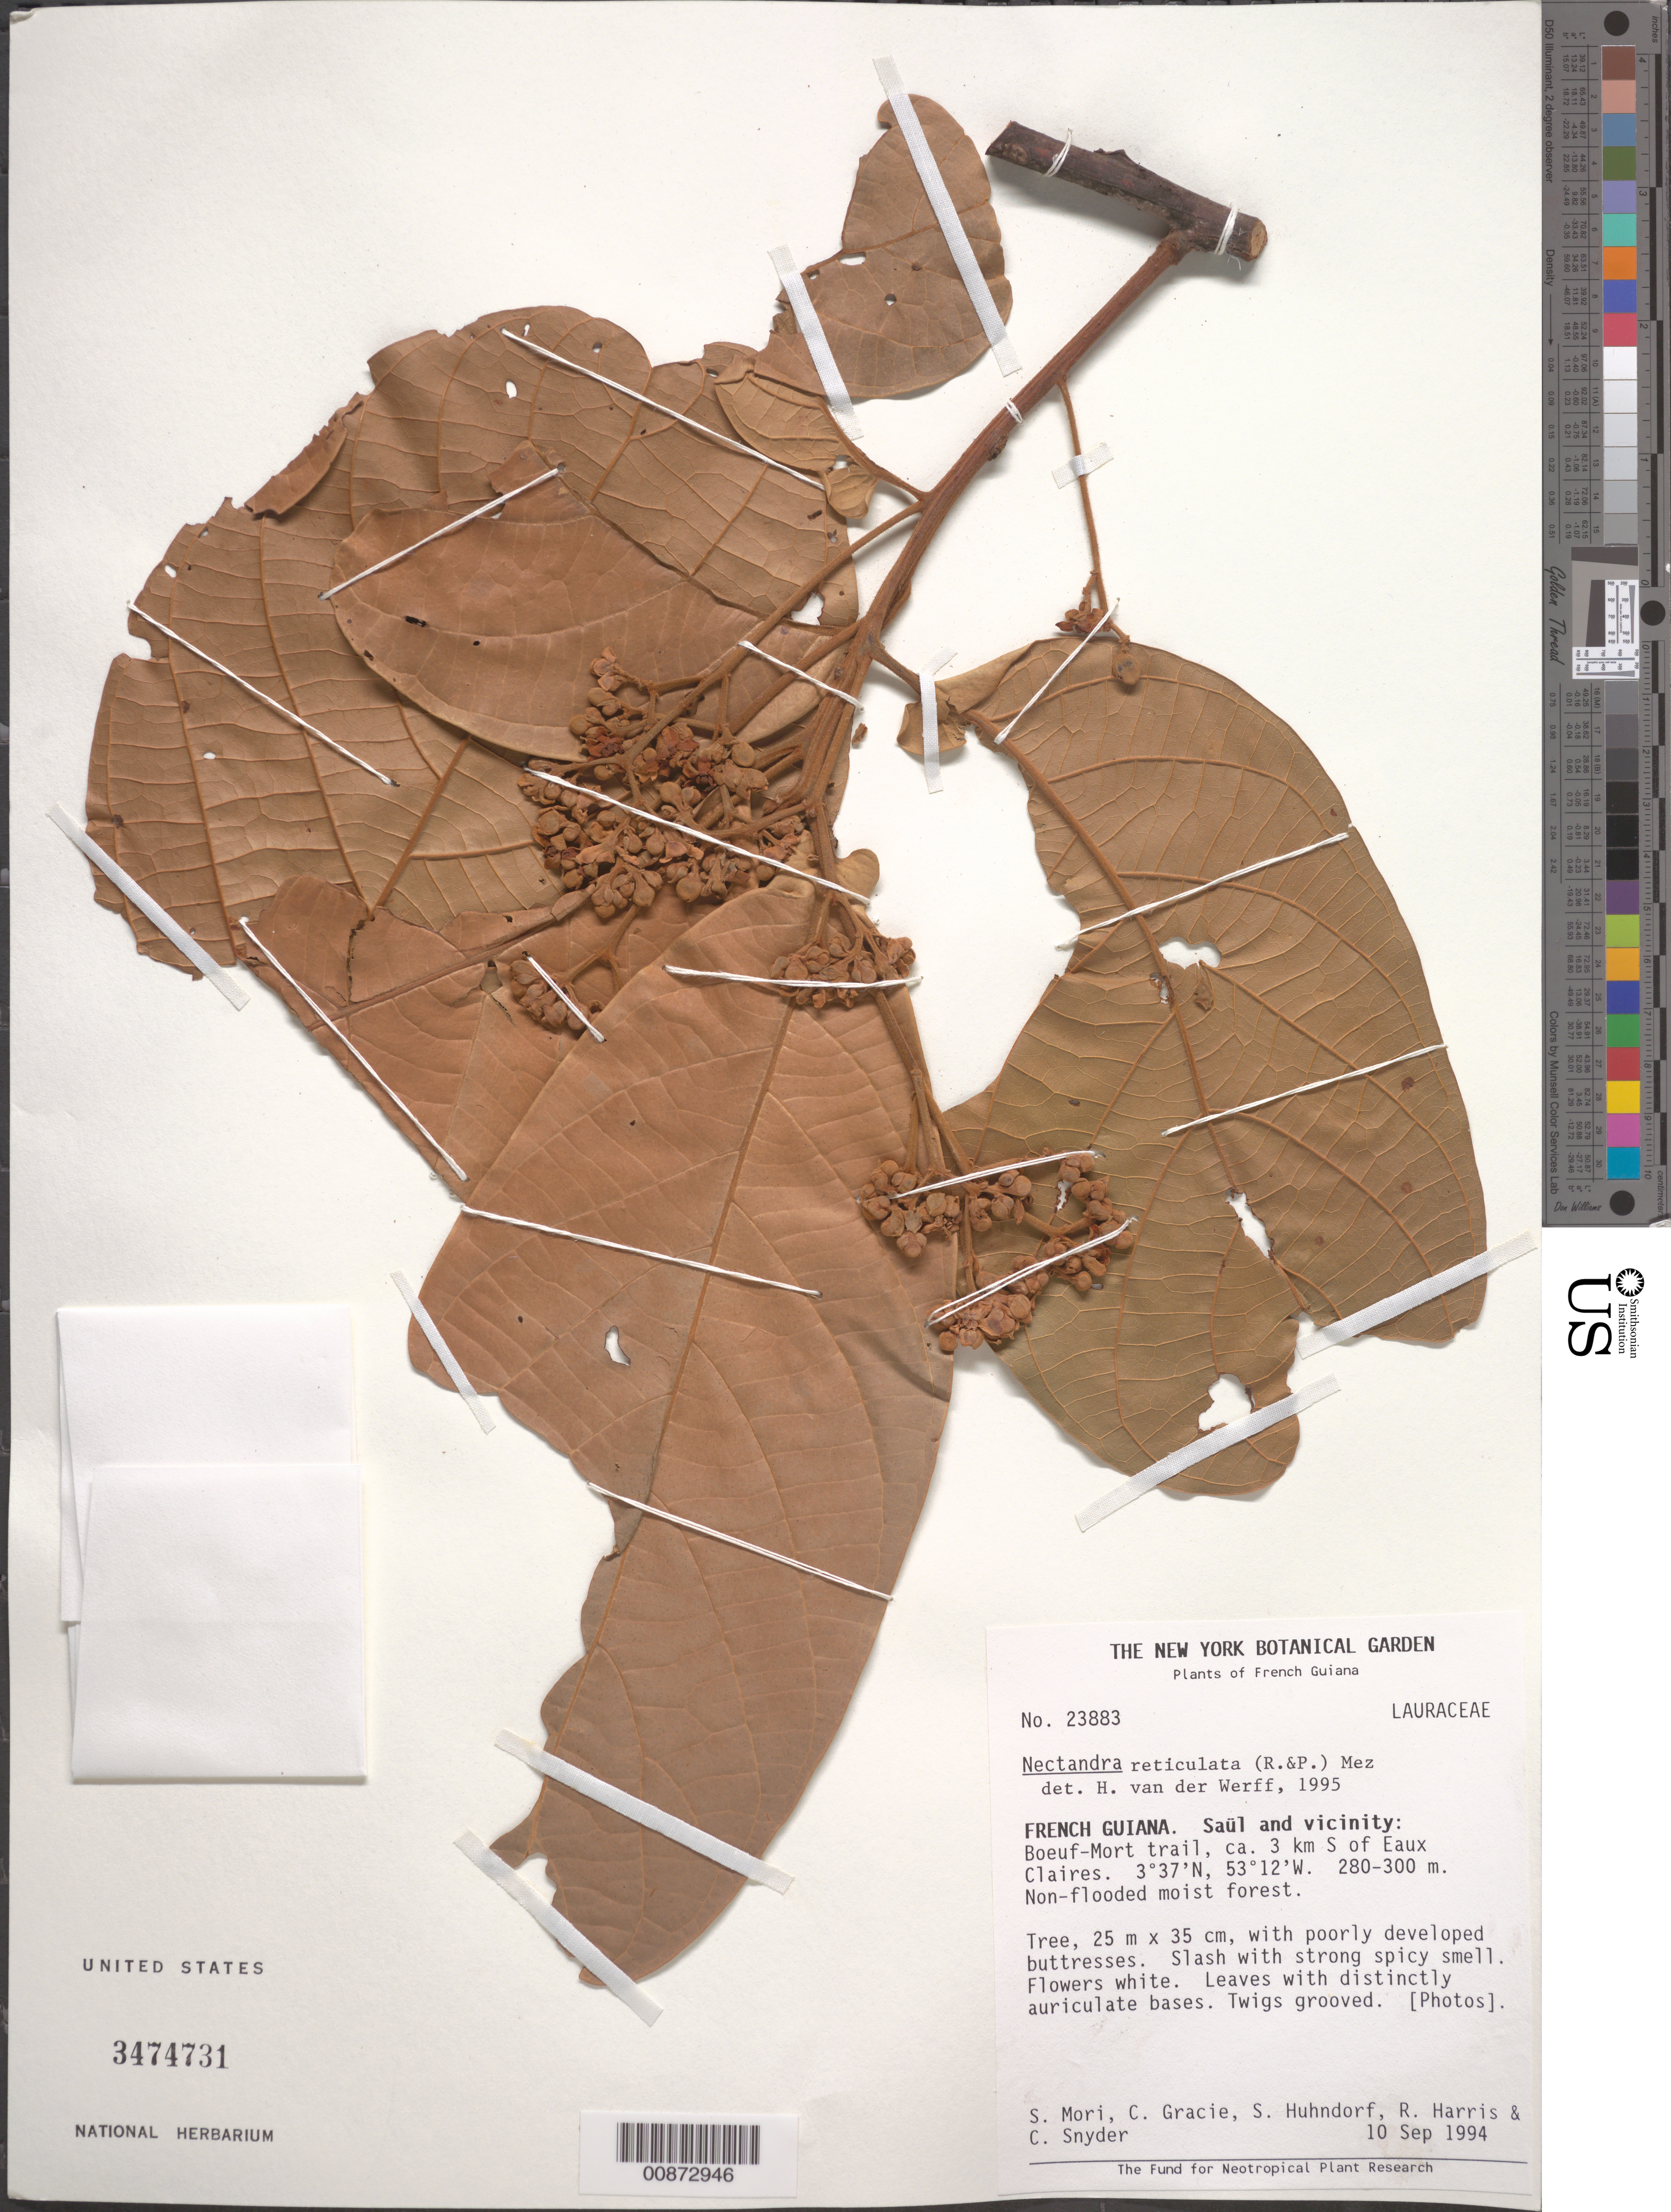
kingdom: Plantae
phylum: Tracheophyta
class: Magnoliopsida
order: Laurales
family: Lauraceae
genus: Nectandra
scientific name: Nectandra reticulata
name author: (Ruiz & Pav.) Mez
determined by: van der Werff, H., (MO), Missouri Botanical Garden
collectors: S. Mori, C. A. Gracie, S. Hundorf, R. Harris & C. Snyder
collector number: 23883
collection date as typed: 10-Sep-94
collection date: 1994-09-10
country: French Guiana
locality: Saül and vic., Boeuf-Mort Trail, ca. 3 km S of Eaux Claires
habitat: Non-flooded moist forest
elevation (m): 280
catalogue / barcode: US 3474731